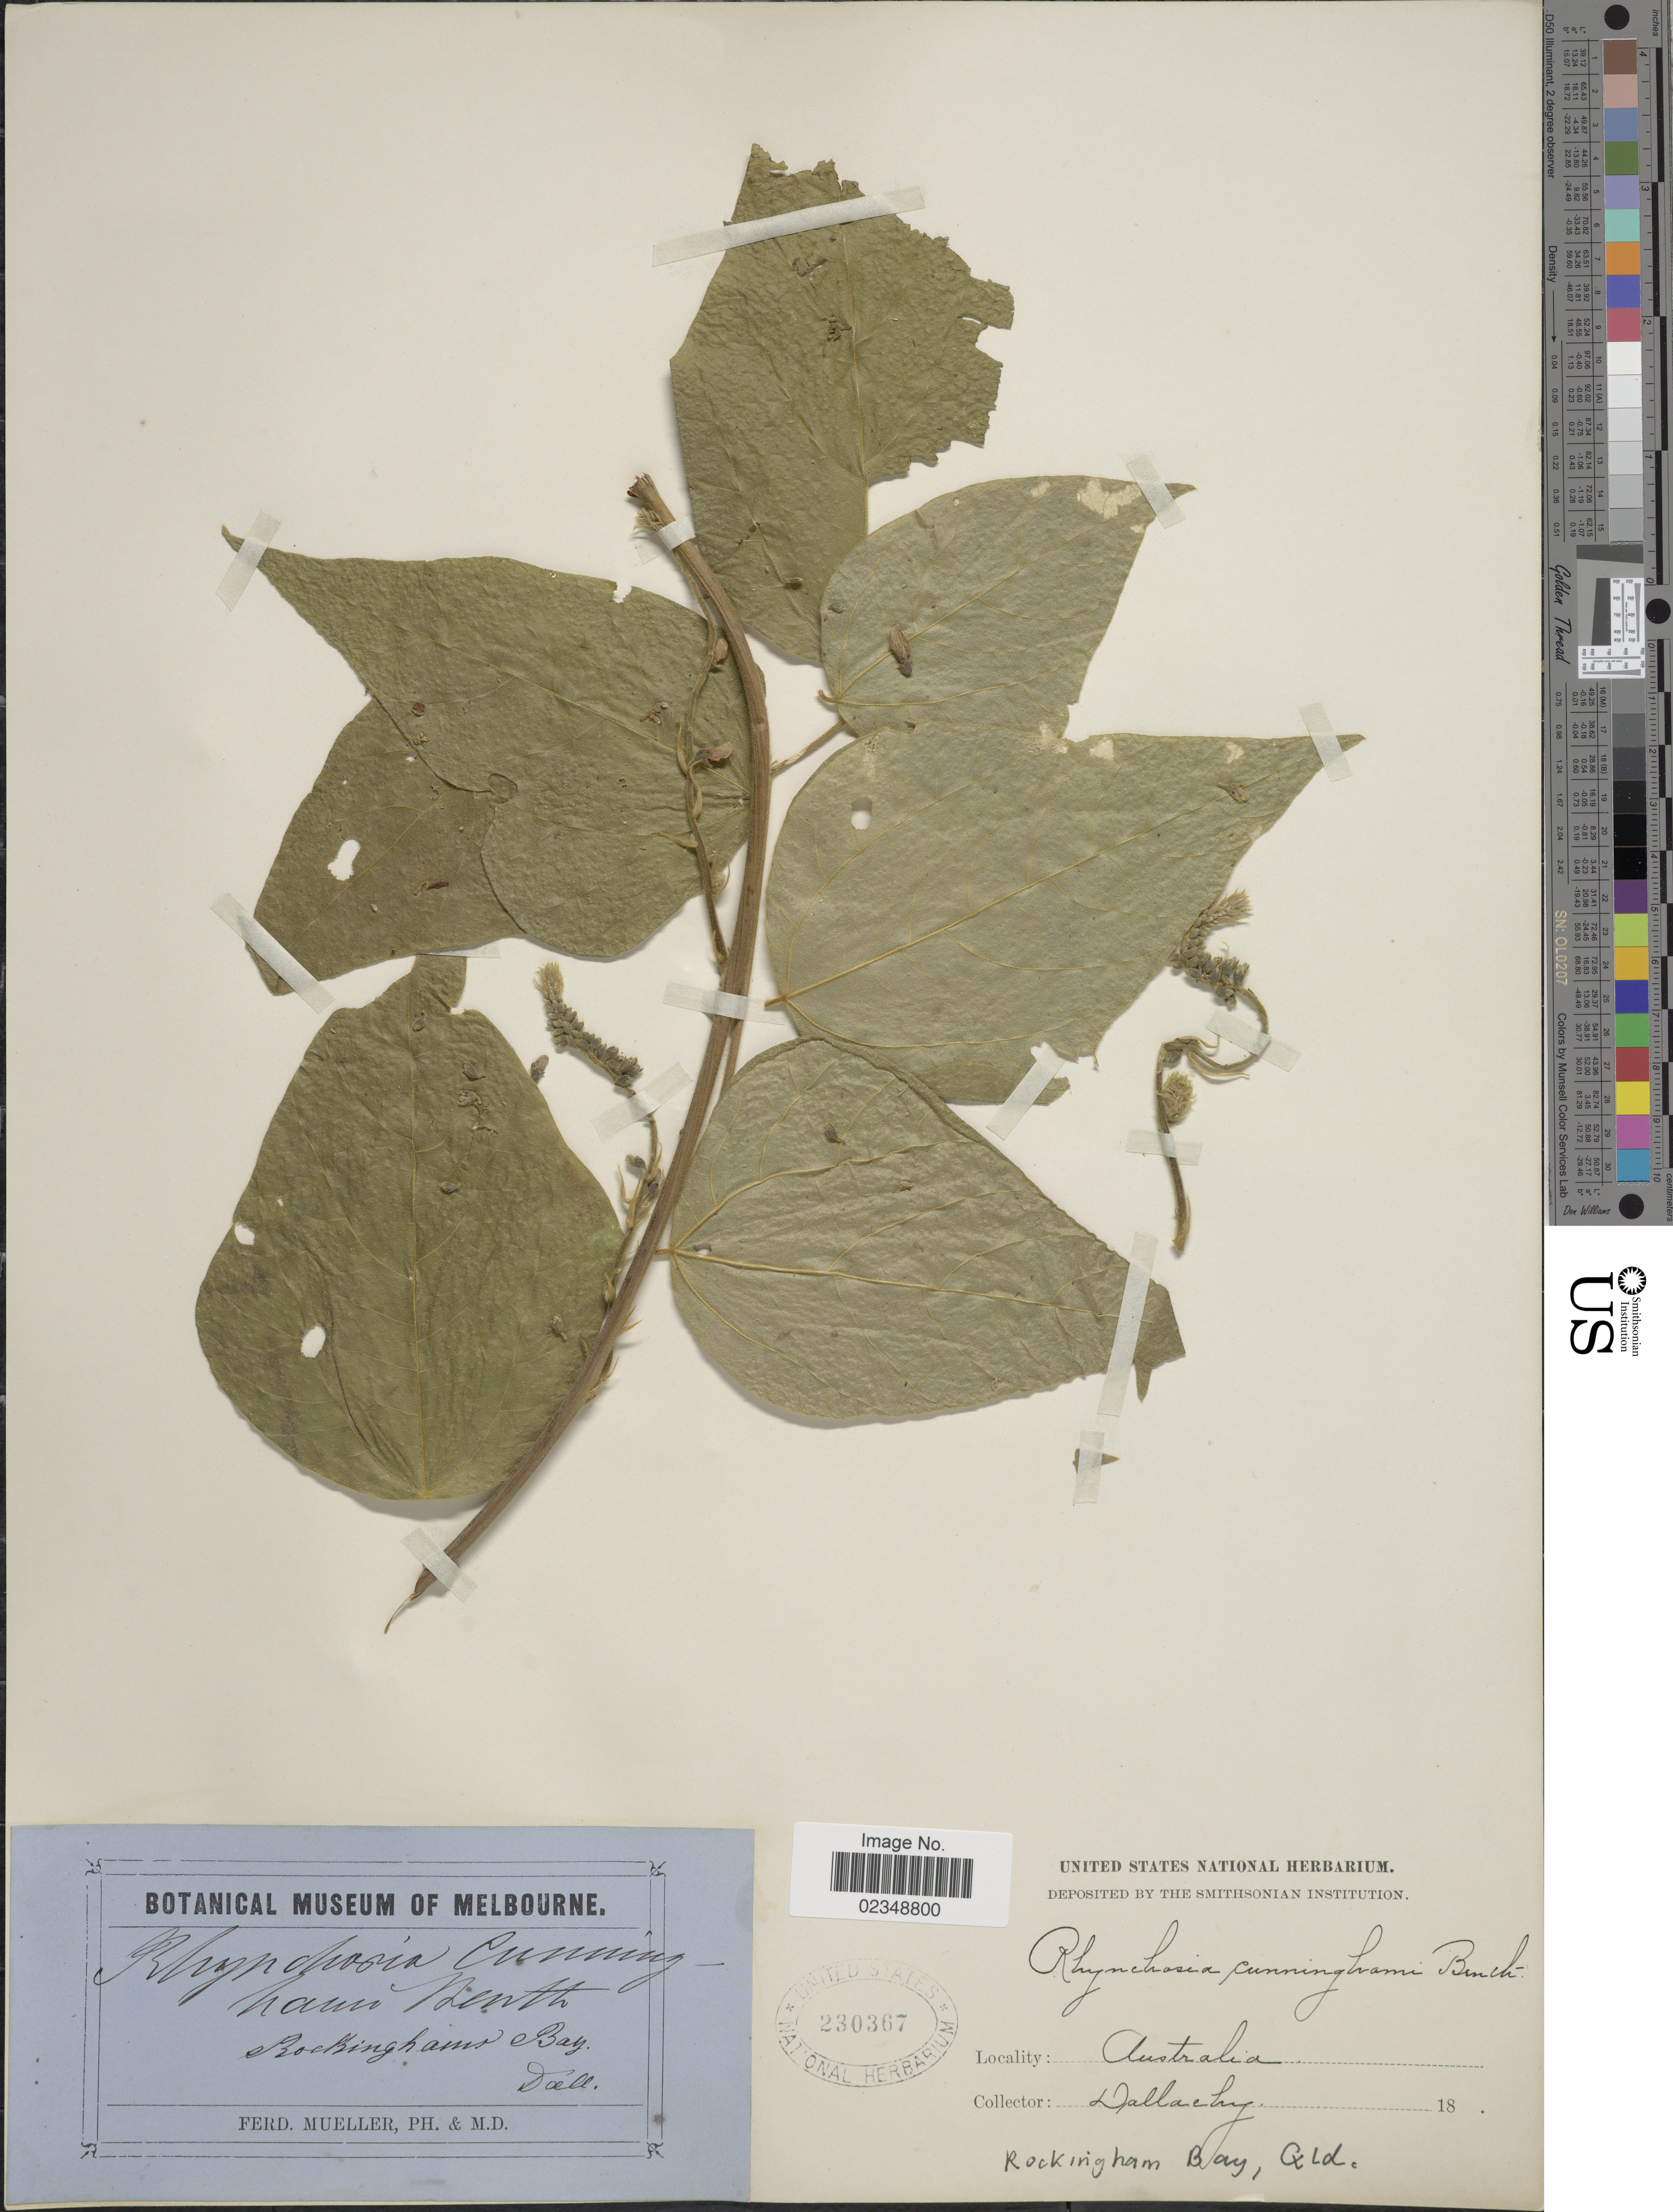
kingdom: Plantae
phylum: Tracheophyta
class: Magnoliopsida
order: Fabales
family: Fabaceae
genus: Rhynchosia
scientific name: Rhynchosia cunninghamii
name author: Benth.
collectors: Dallachy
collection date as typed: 18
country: Australia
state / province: Queensland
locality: Rockinghams Bay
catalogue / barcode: US 230367